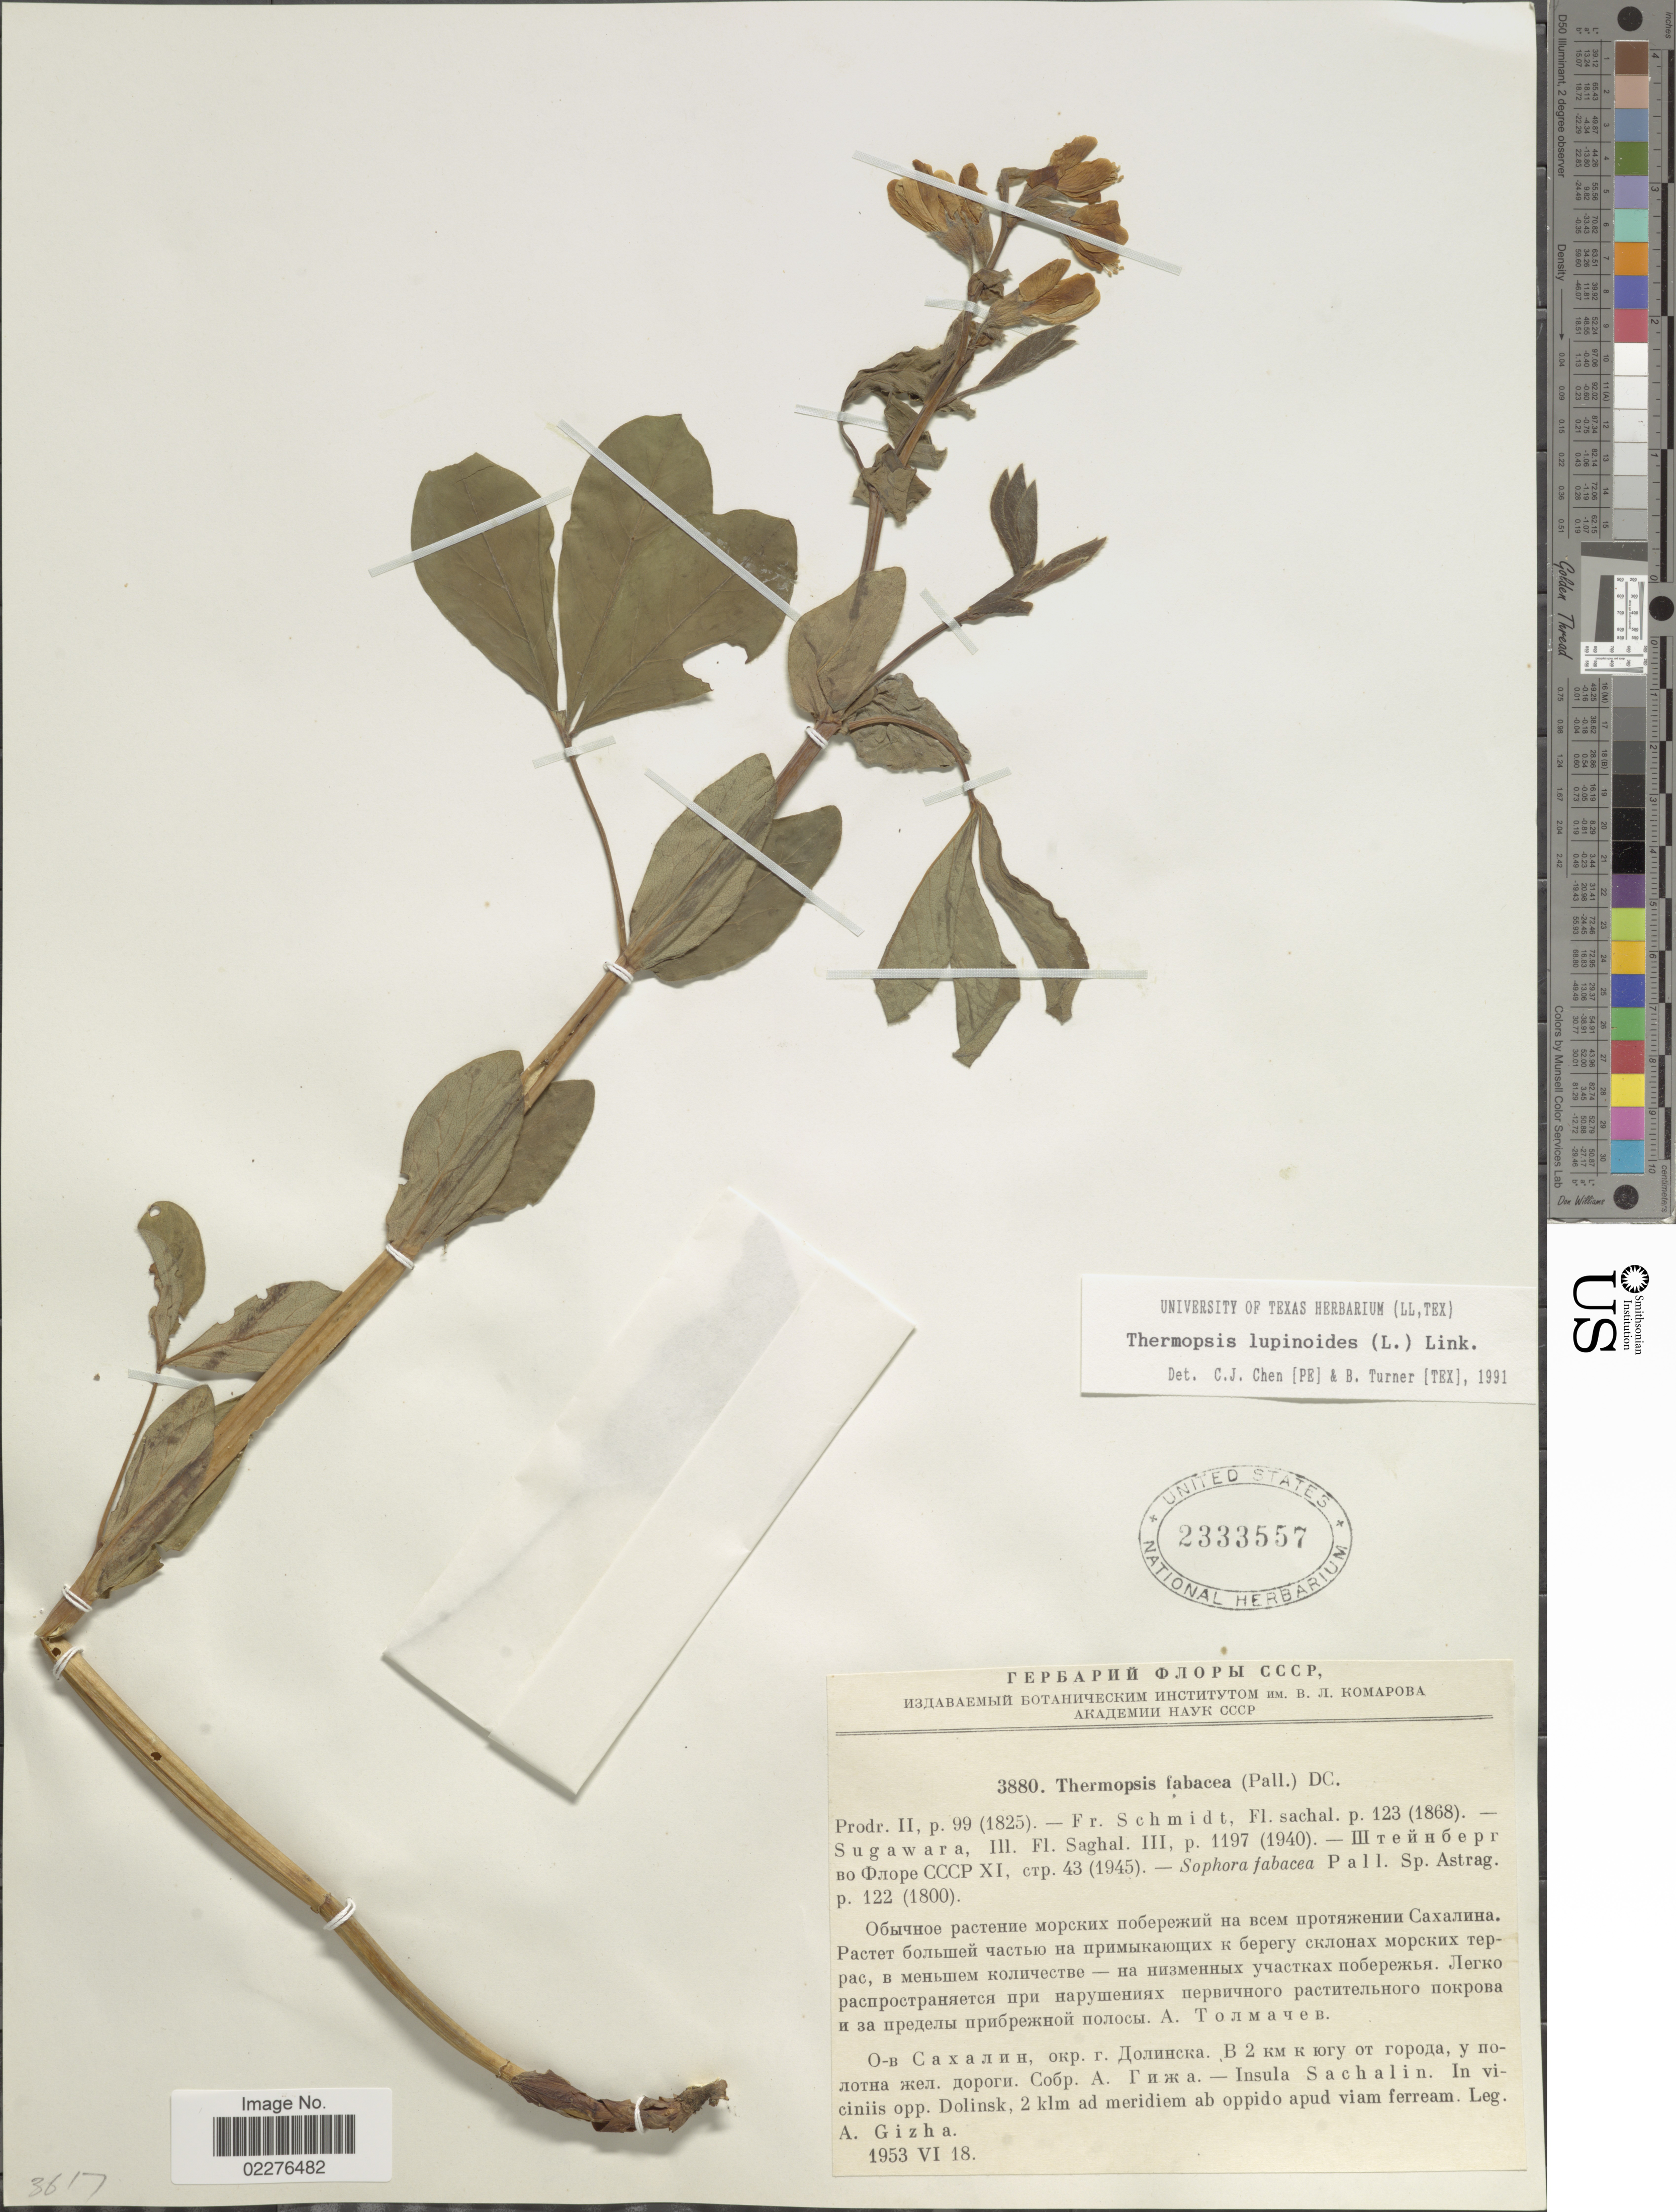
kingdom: Plantae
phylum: Tracheophyta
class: Magnoliopsida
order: Fabales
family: Fabaceae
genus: Thermopsis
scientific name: Thermopsis lupinoides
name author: (L.) Link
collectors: A. Gizha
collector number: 3880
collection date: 1953-06-18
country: Russian Federation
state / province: Sakhalin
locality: Insula Sachalin. In viciniis opp Dolinsk, 2 klm ad meridiem ab oppido apud viam ferream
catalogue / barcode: US 2333557